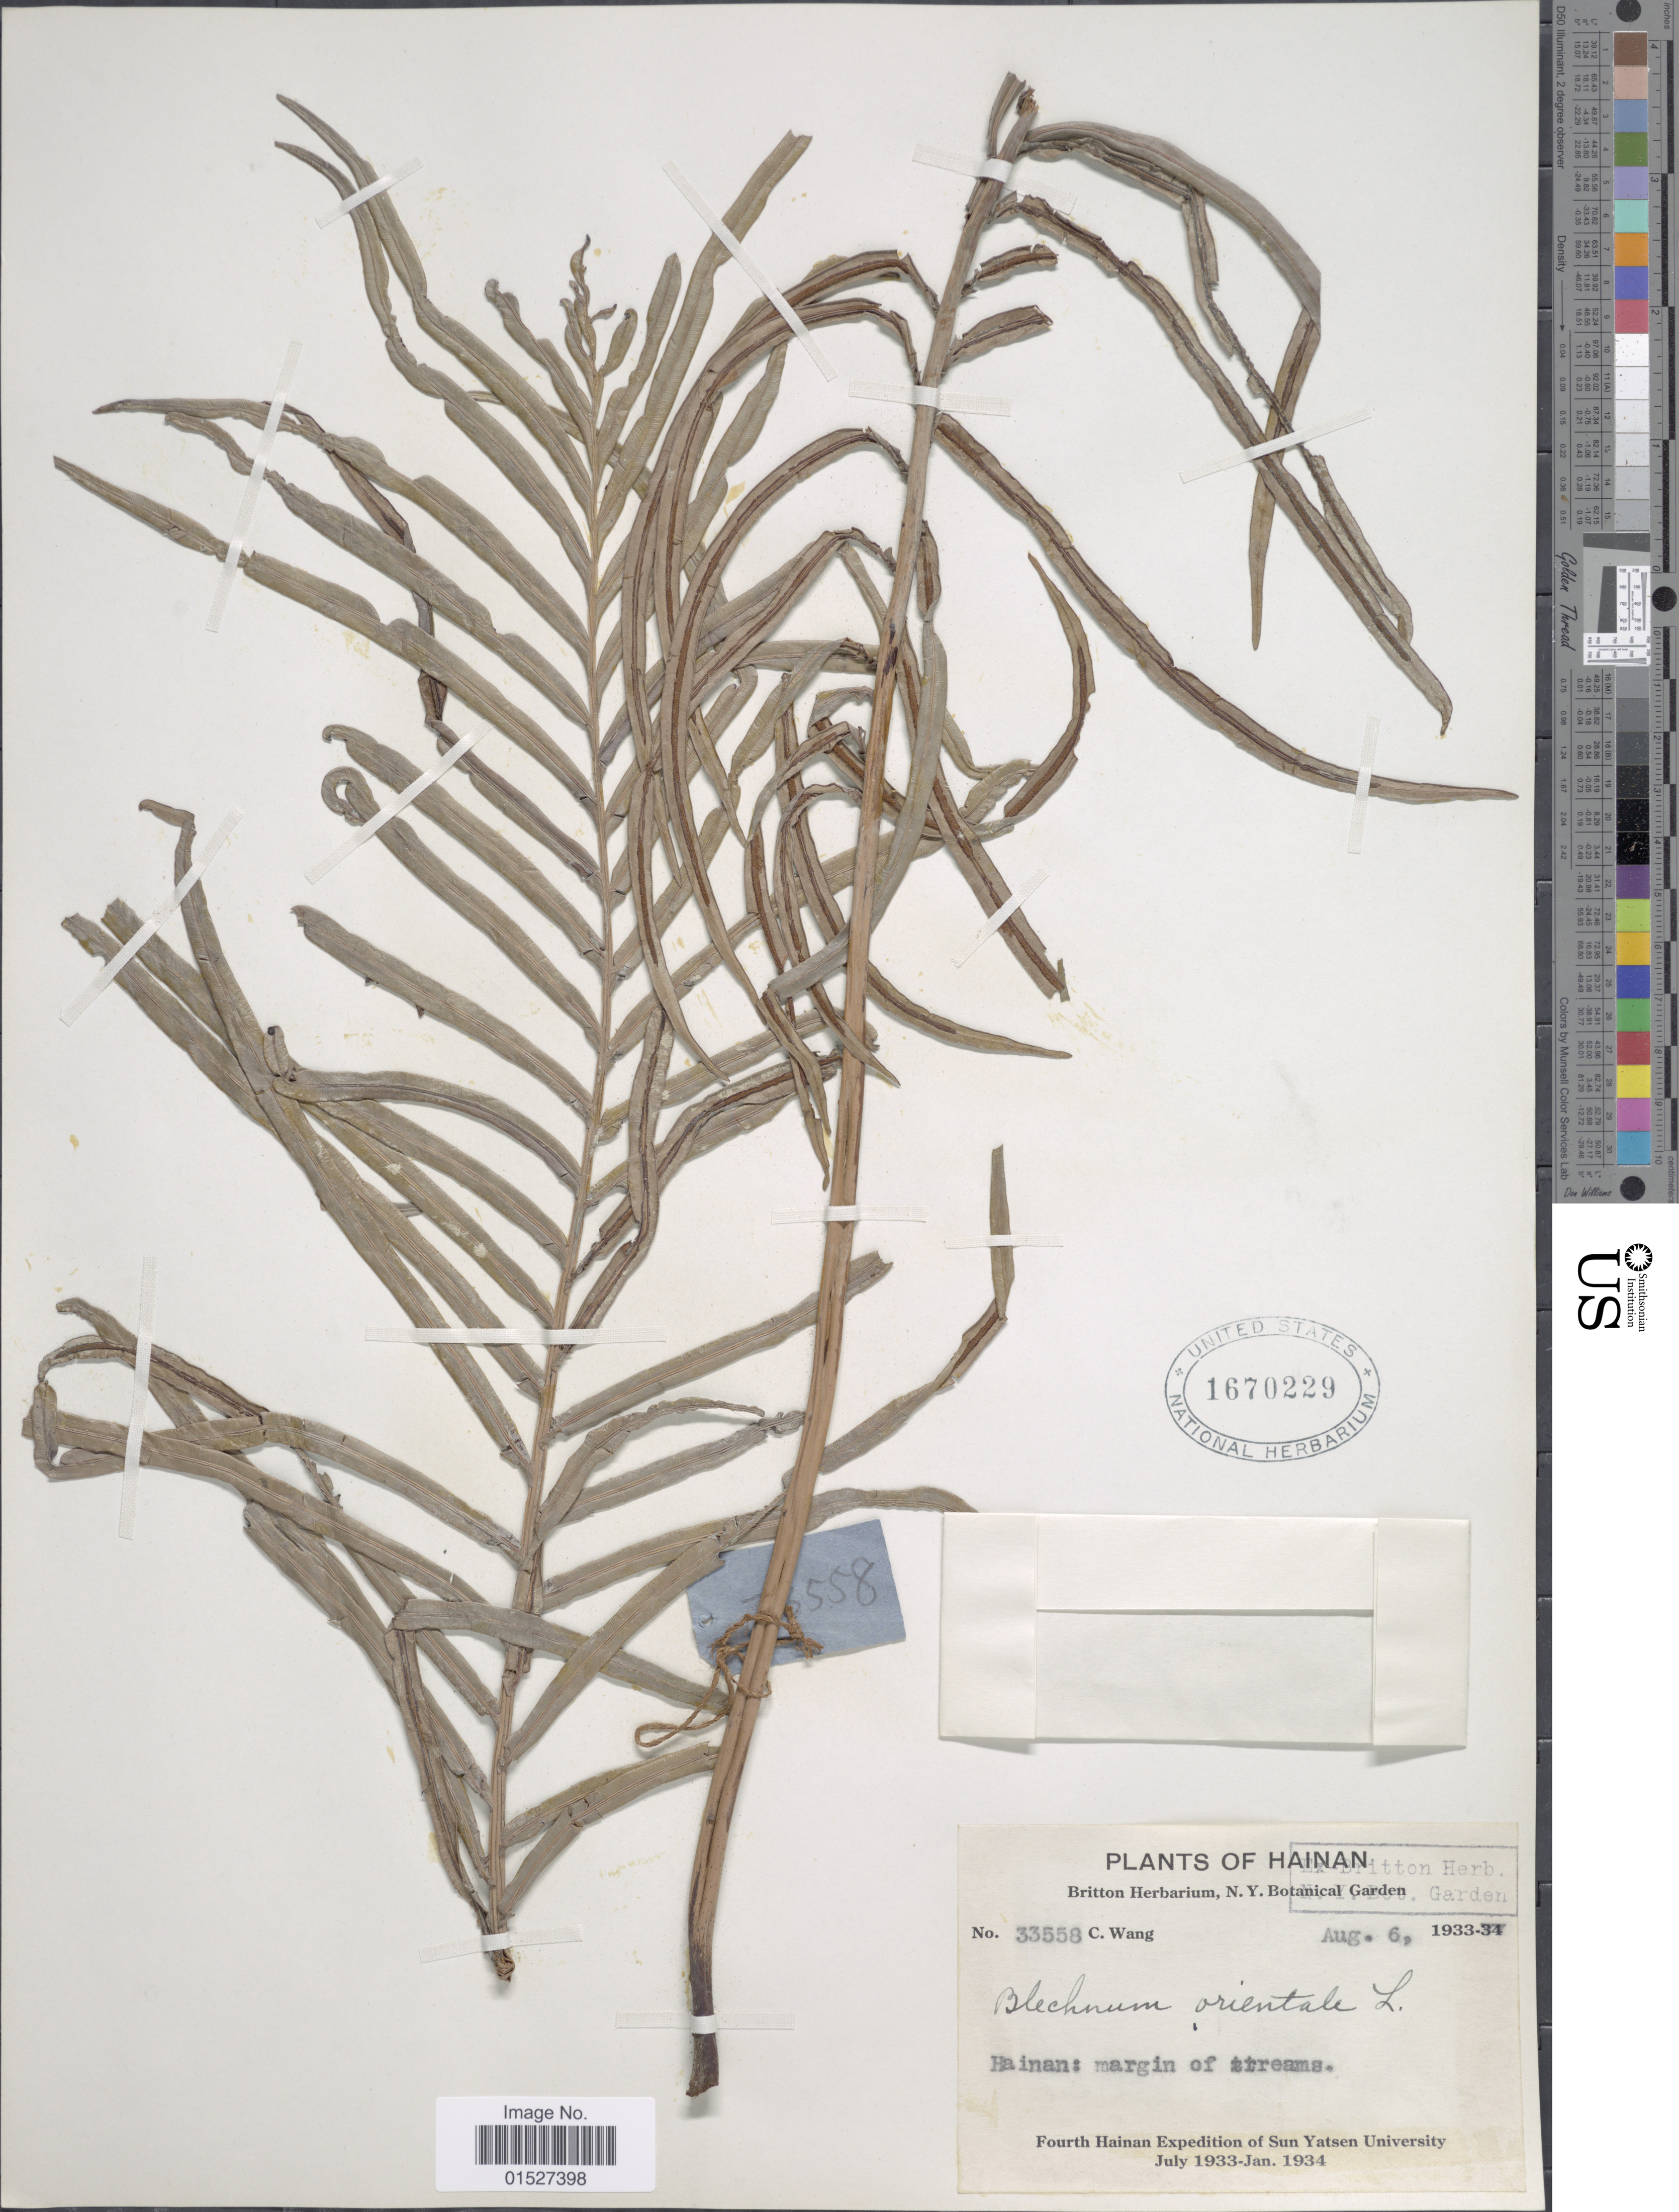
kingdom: Plantae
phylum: Tracheophyta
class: Polypodiopsida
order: Polypodiales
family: Blechnaceae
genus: Blechnum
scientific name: Blechnum orientale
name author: L.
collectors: C. Wang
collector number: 33558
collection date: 1933-08-06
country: China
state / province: Hainan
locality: Margin of streams.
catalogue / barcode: US 1670229